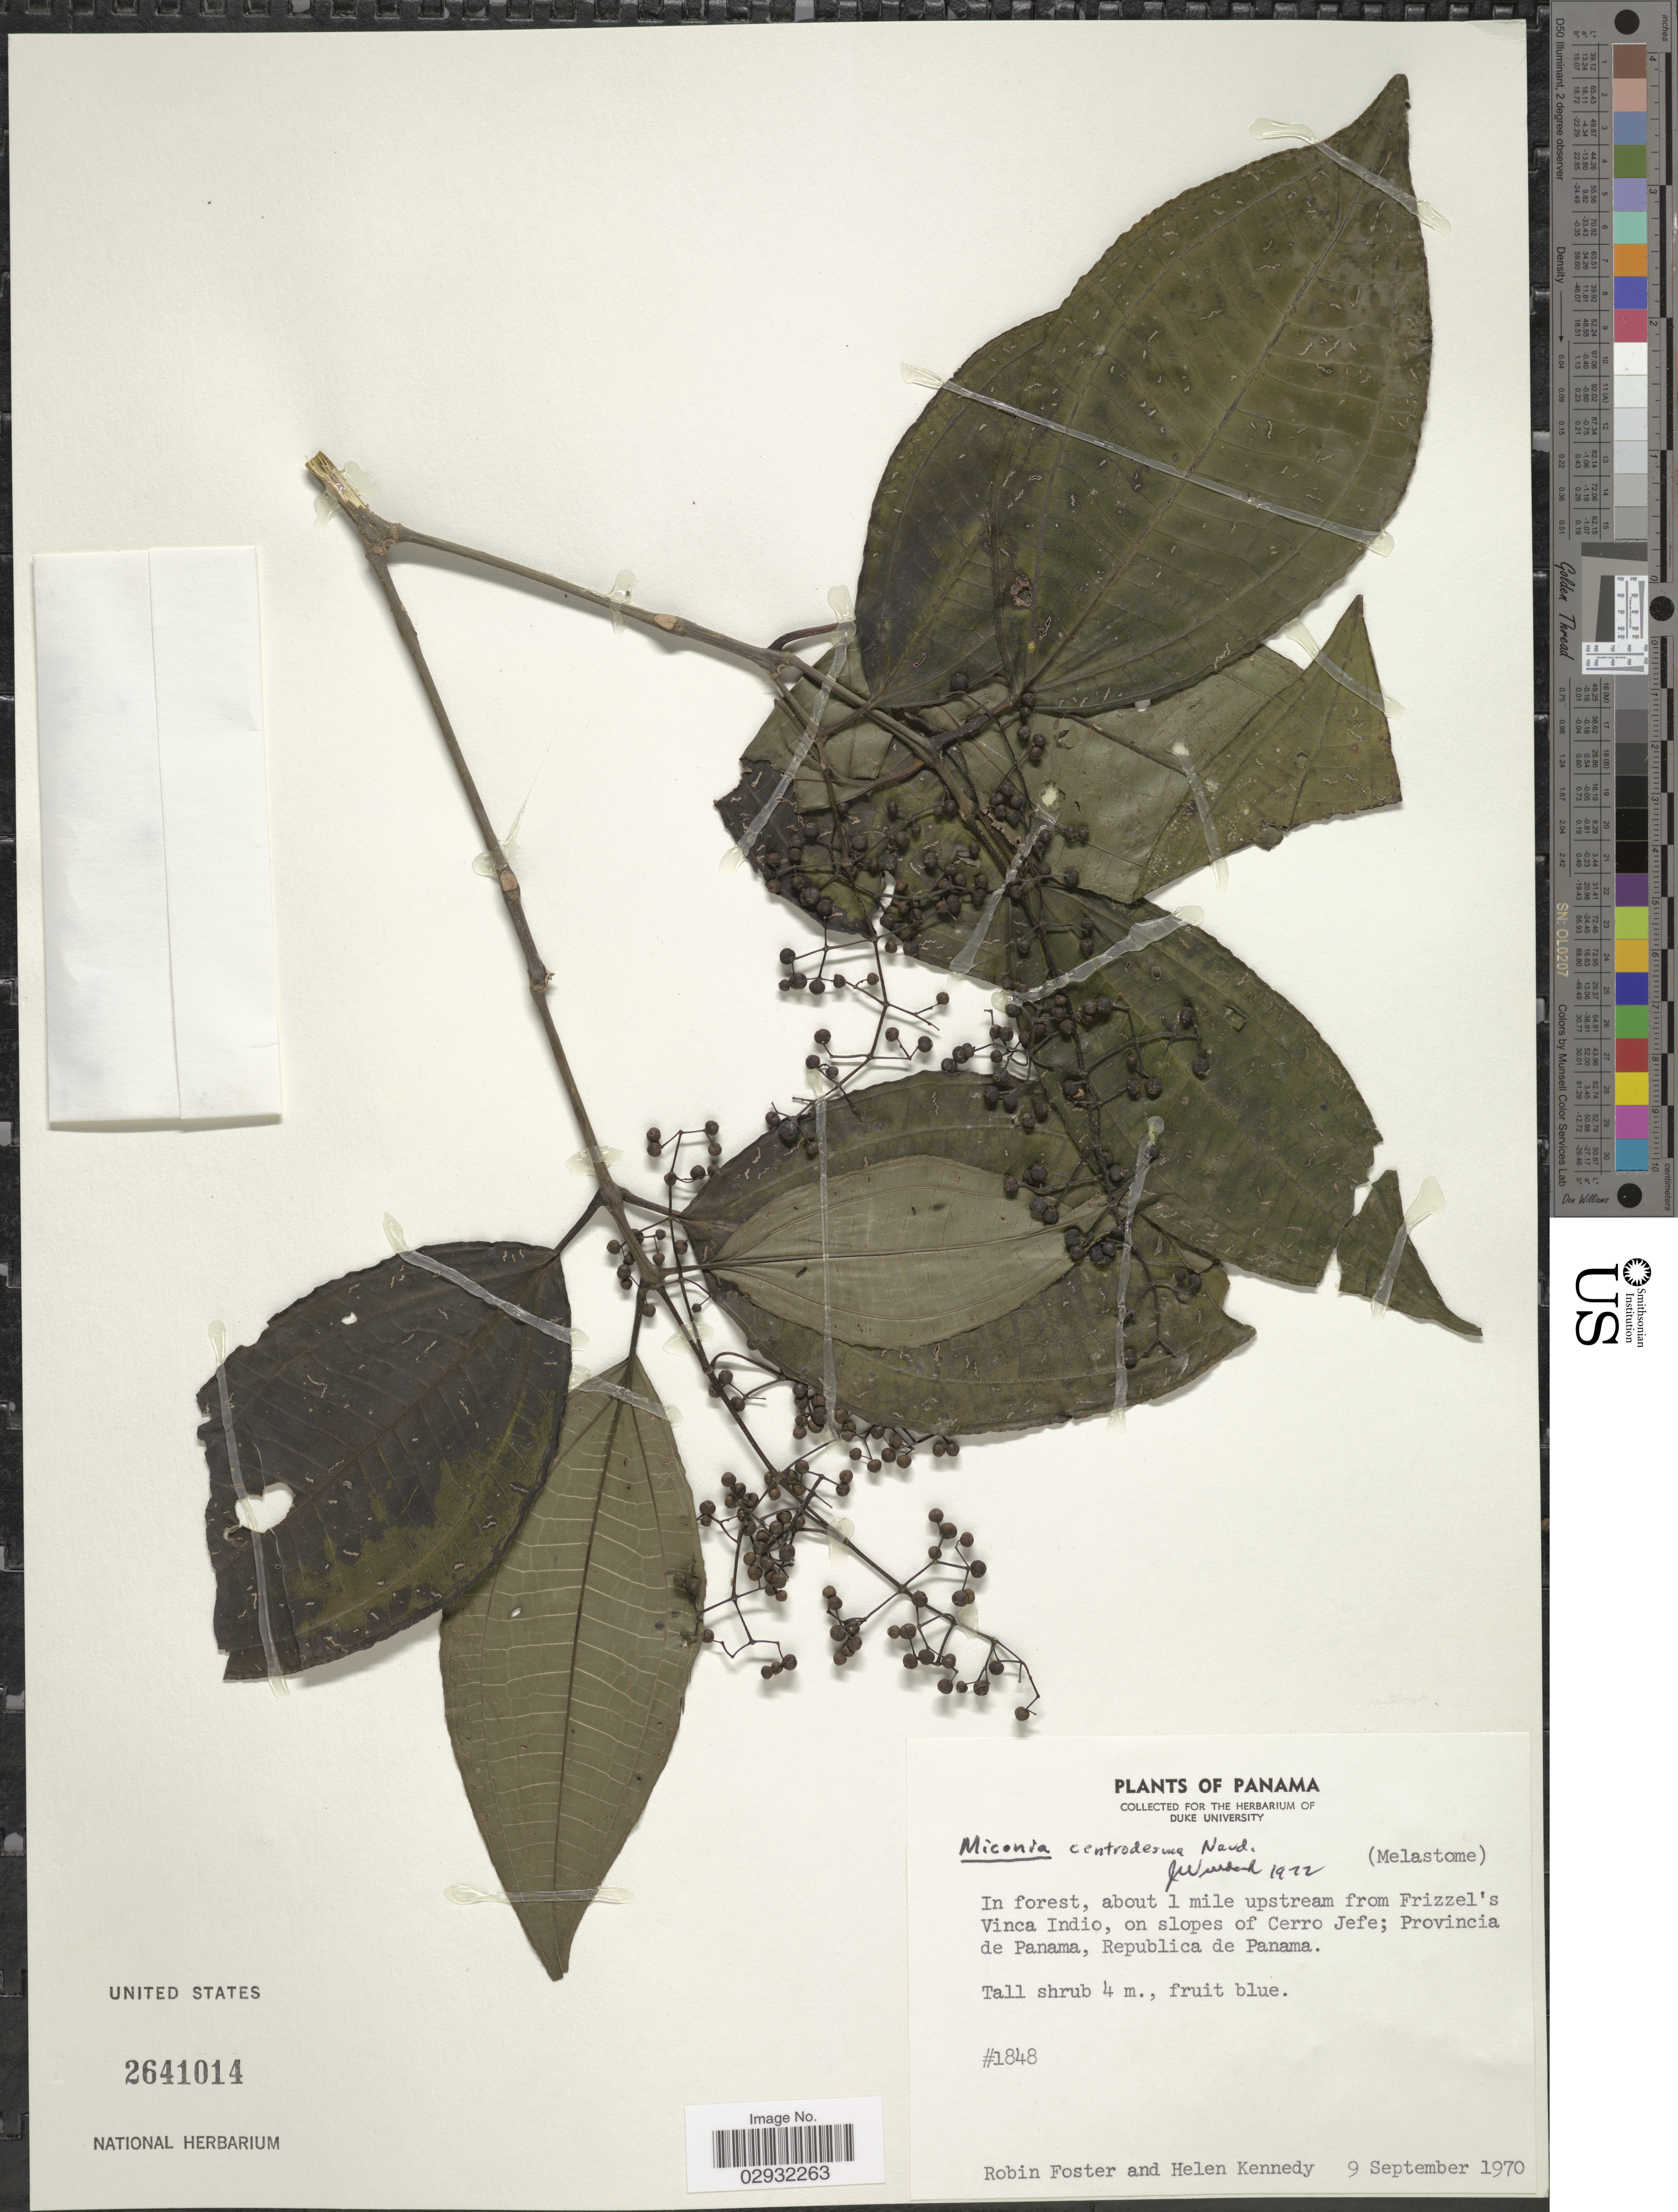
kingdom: Plantae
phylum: Tracheophyta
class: Magnoliopsida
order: Myrtales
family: Melastomataceae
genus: Miconia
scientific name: Miconia centrodesma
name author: Naudin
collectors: R. B. Foster & H. Kennedy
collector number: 1848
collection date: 1970-09-09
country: Panama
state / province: Panamá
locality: In forest, about 1 mile upstream from Frizzel's Vinca Indio, on slopes of Cerro Jefe.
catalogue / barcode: US 2641014